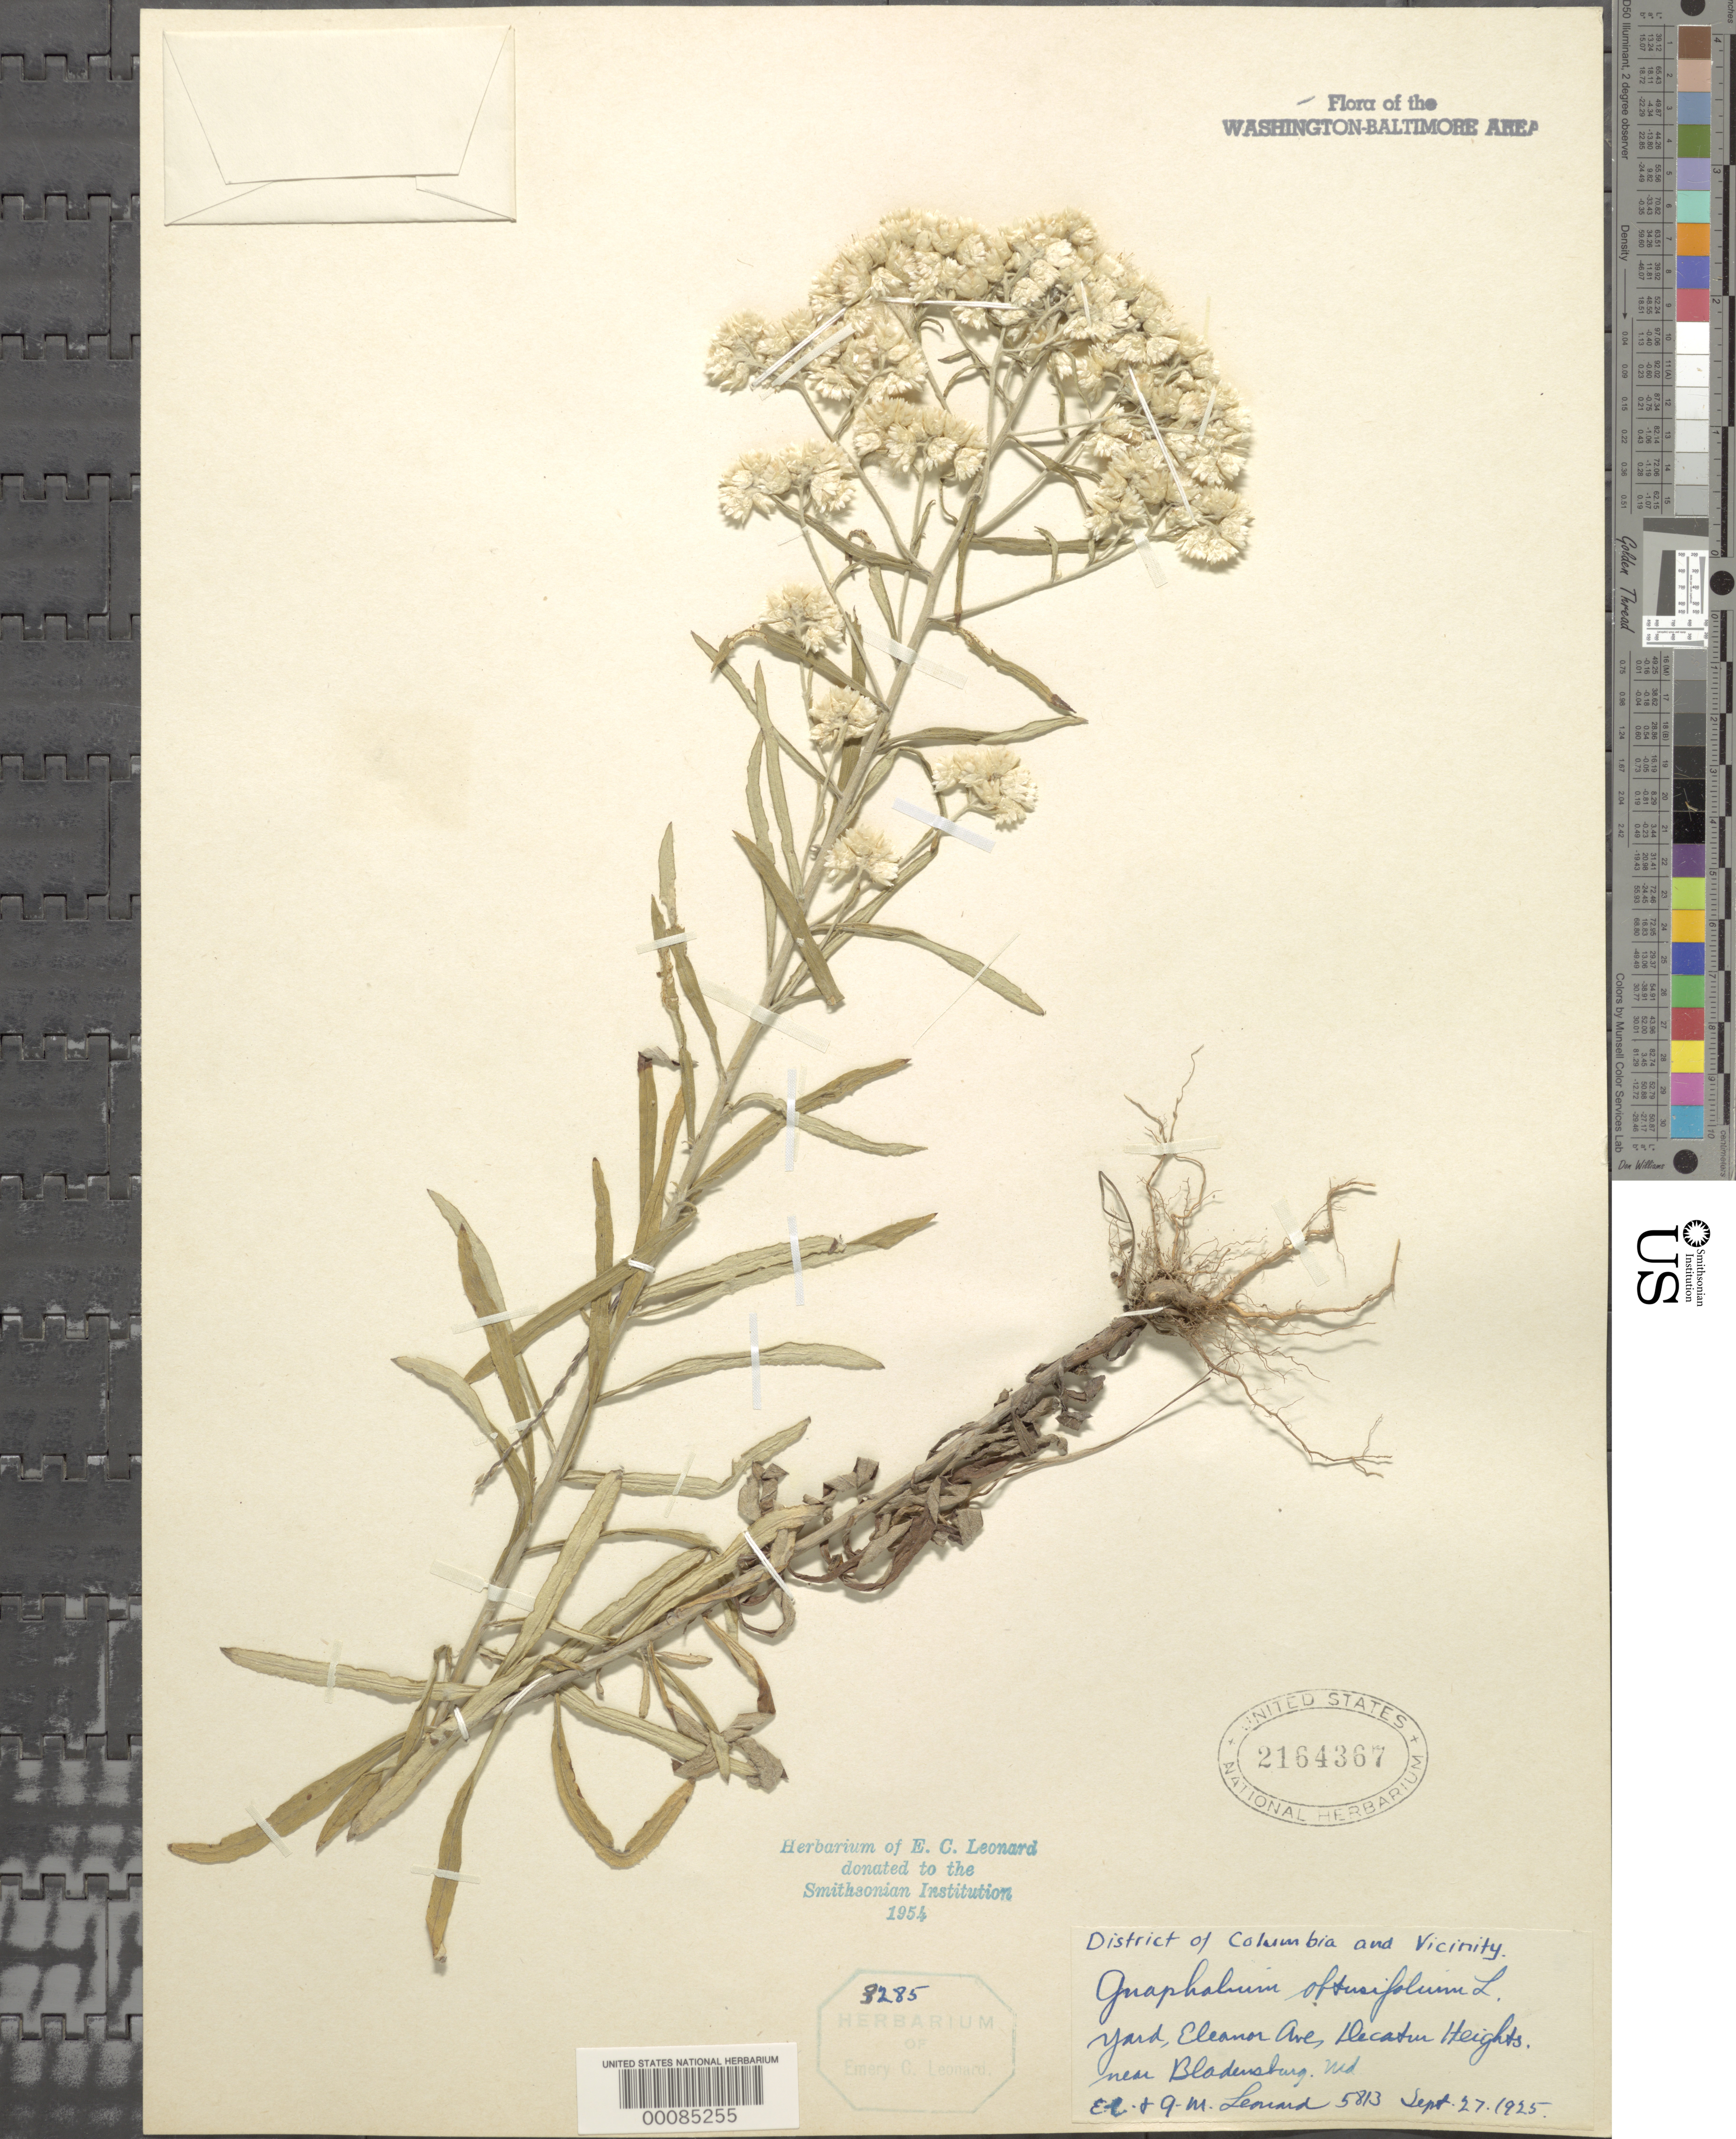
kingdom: Plantae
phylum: Tracheophyta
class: Magnoliopsida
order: Asterales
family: Asteraceae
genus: Pseudognaphalium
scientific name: Pseudognaphalium obtusifolium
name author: (L.) Hilliard & B.L. Burtt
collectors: E. C. Leonard & G. M. Leonard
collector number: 5813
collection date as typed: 27 Sep 1925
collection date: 1925-09-27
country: United States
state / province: Maryland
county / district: Prince George's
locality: Decatur Heights, Bladensburg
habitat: Yard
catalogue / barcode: US 2164367